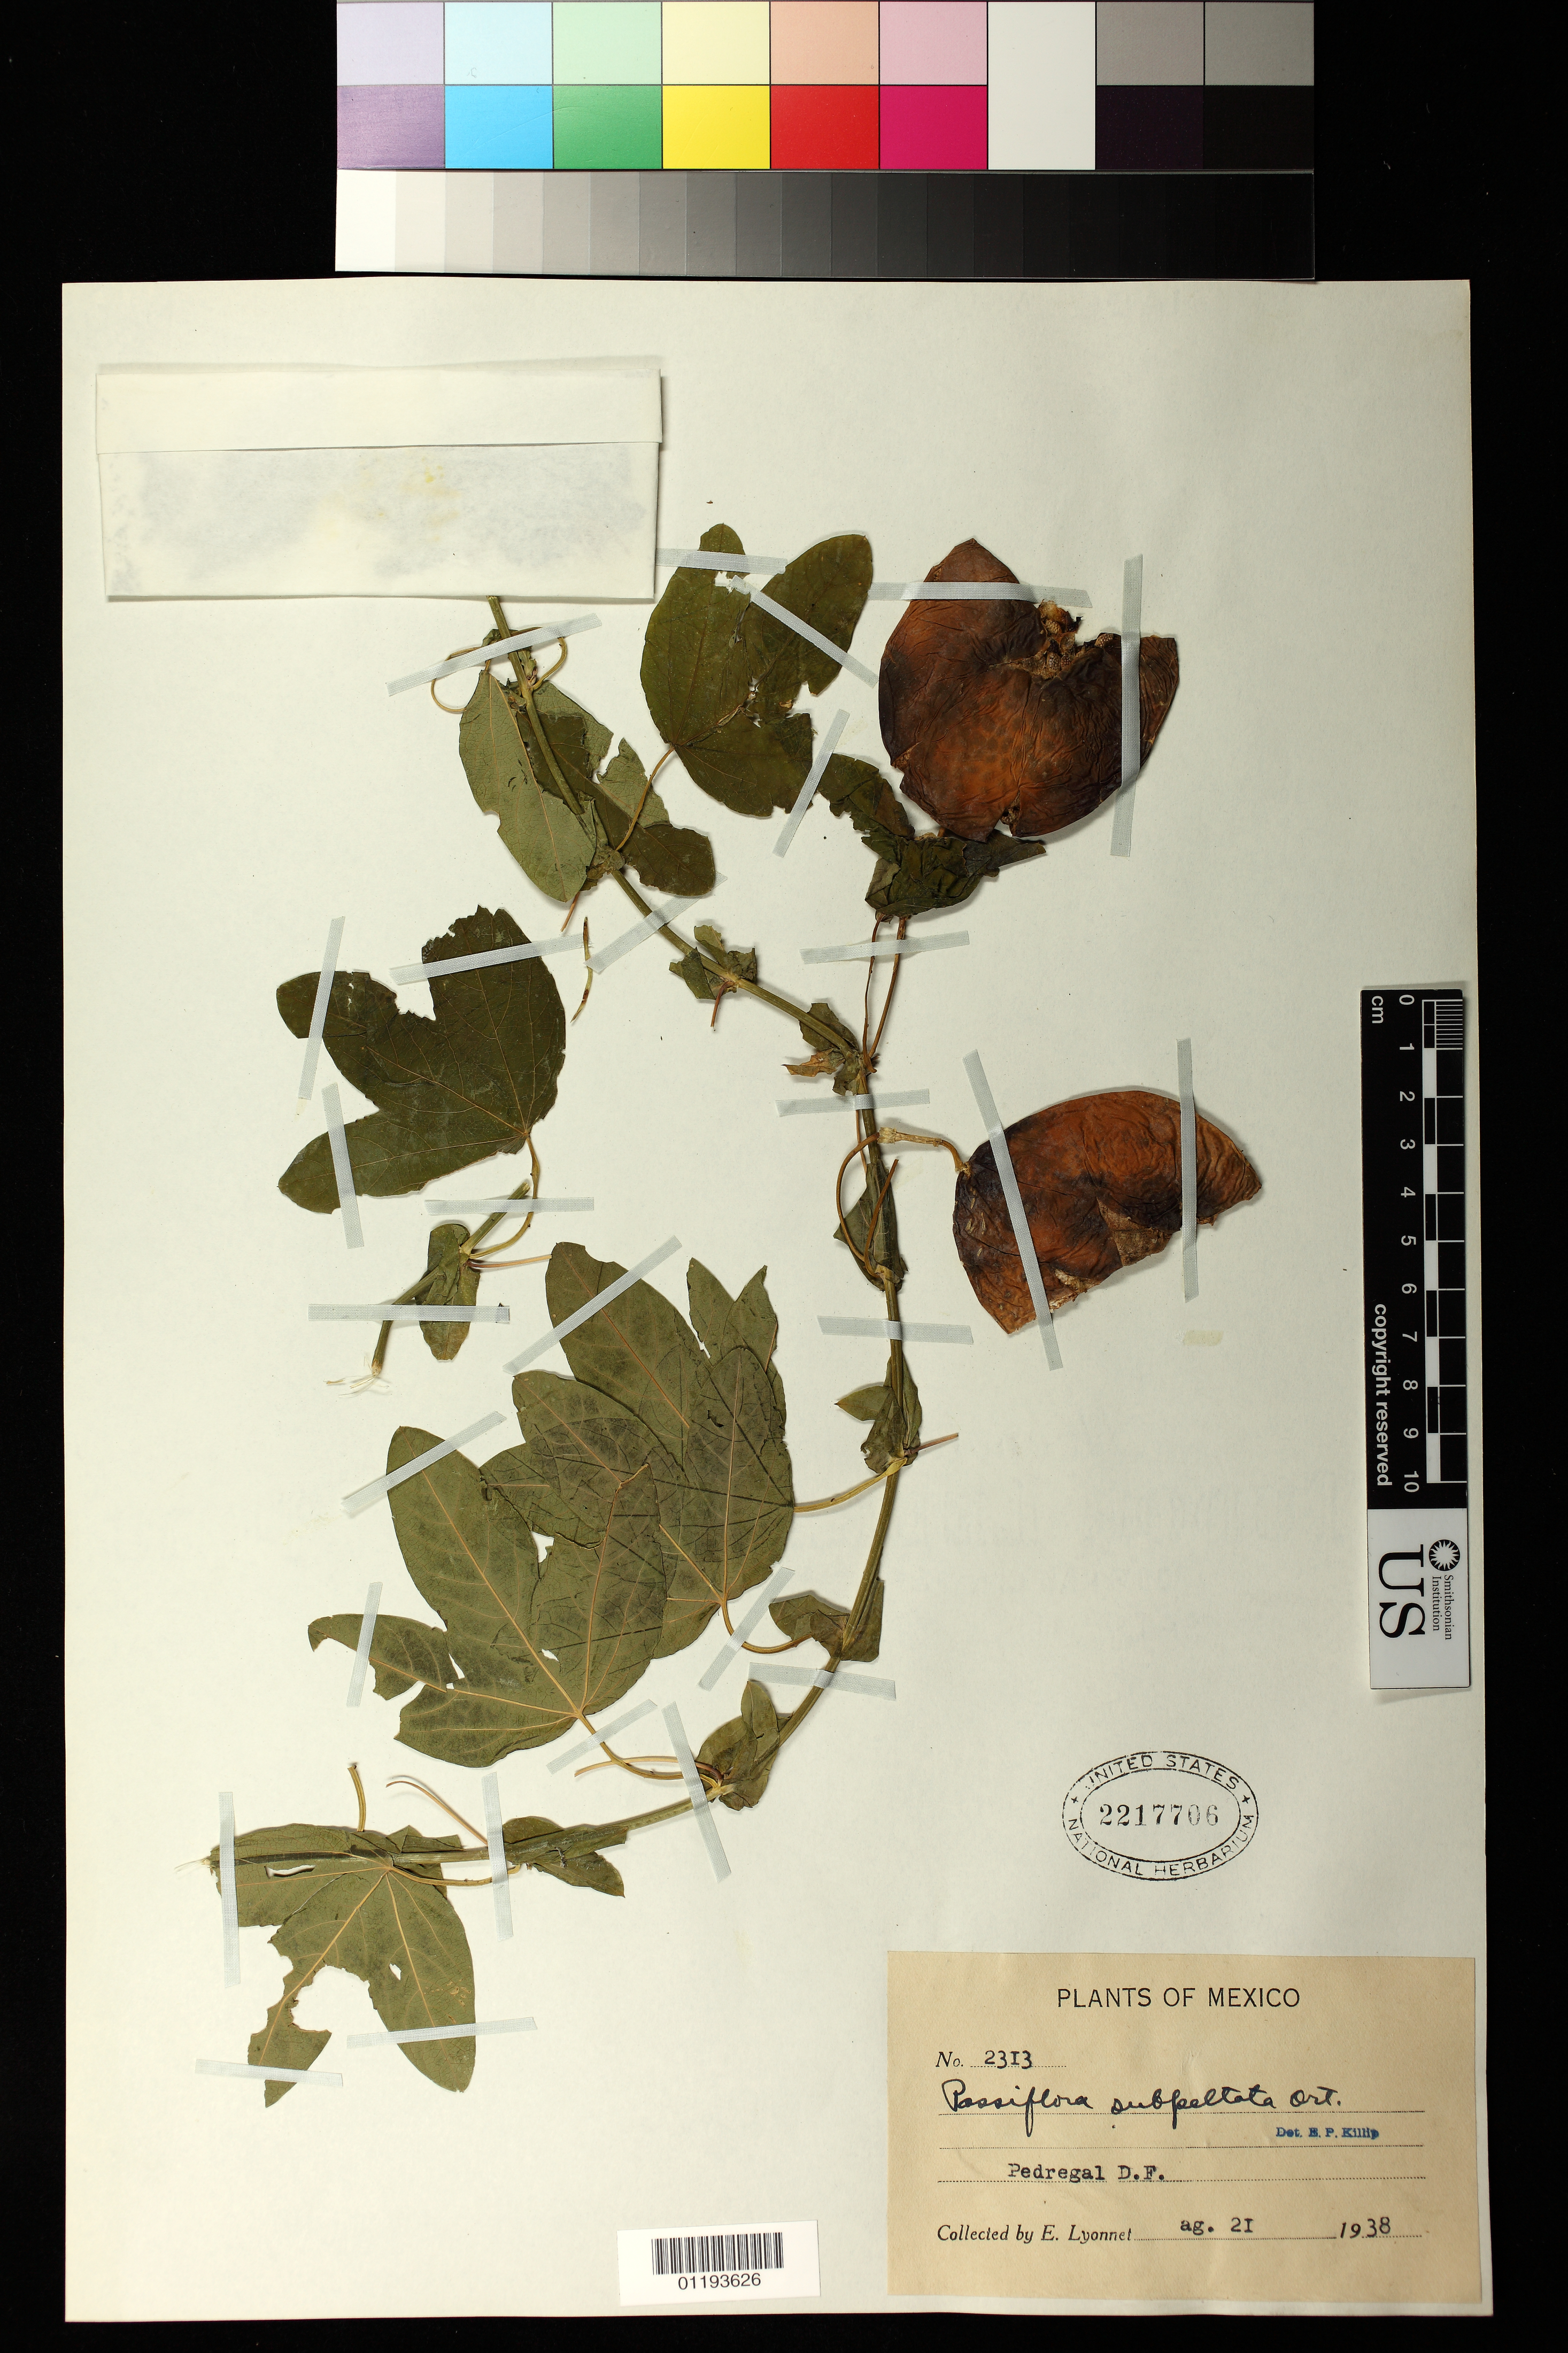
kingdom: Plantae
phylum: Tracheophyta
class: Magnoliopsida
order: Malpighiales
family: Passifloraceae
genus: Passiflora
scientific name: Passiflora subpeltata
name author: Ortega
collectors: Bro. E. Lyonnet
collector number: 2313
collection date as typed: Aug 21 1938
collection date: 1938-08-21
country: Mexico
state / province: Distrito Federal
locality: Pedregal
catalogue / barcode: US 2217706